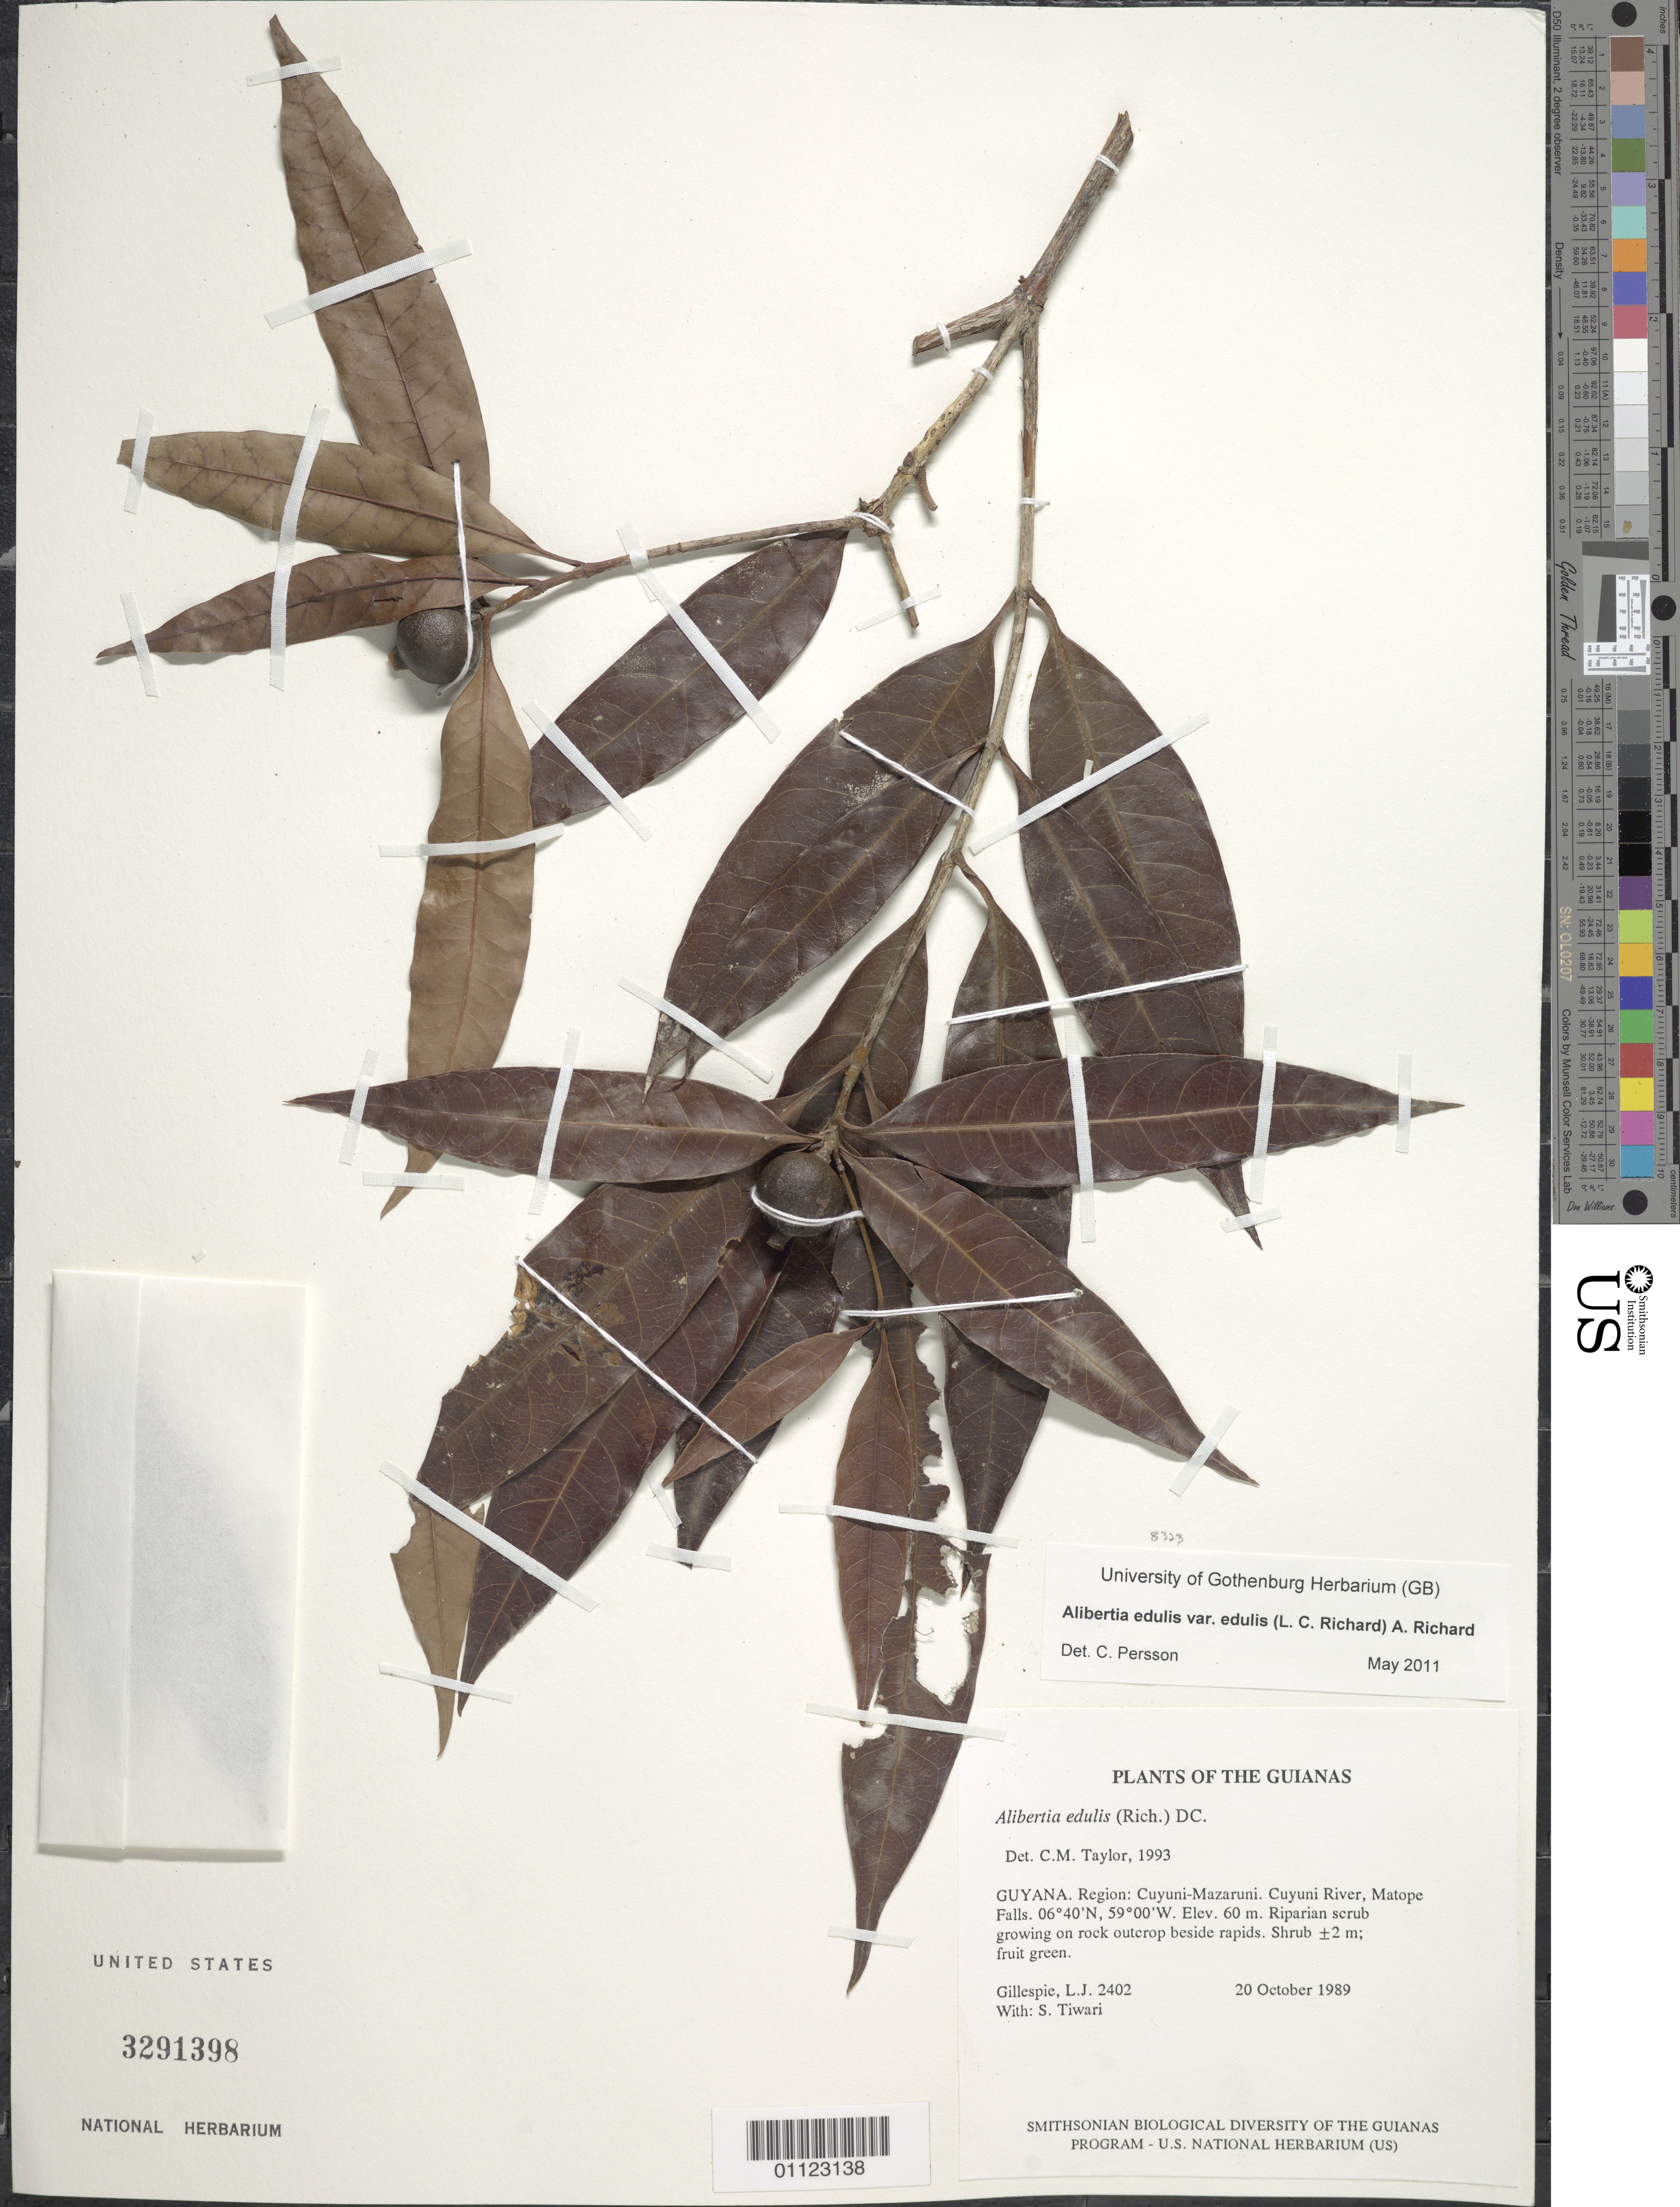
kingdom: Plantae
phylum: Tracheophyta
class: Magnoliopsida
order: Gentianales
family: Rubiaceae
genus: Alibertia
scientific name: Alibertia edulis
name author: (Rich.) A. Rich. ex DC.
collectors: L. Gillespie & S. Tiwari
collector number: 2402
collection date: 1989-10-20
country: Guyana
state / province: Cuyuni-Mazaruni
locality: The Guinas, Region: Cuyuni-Mazaruni. Cuyumi River, Matope Falls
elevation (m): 60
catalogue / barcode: US 3291398